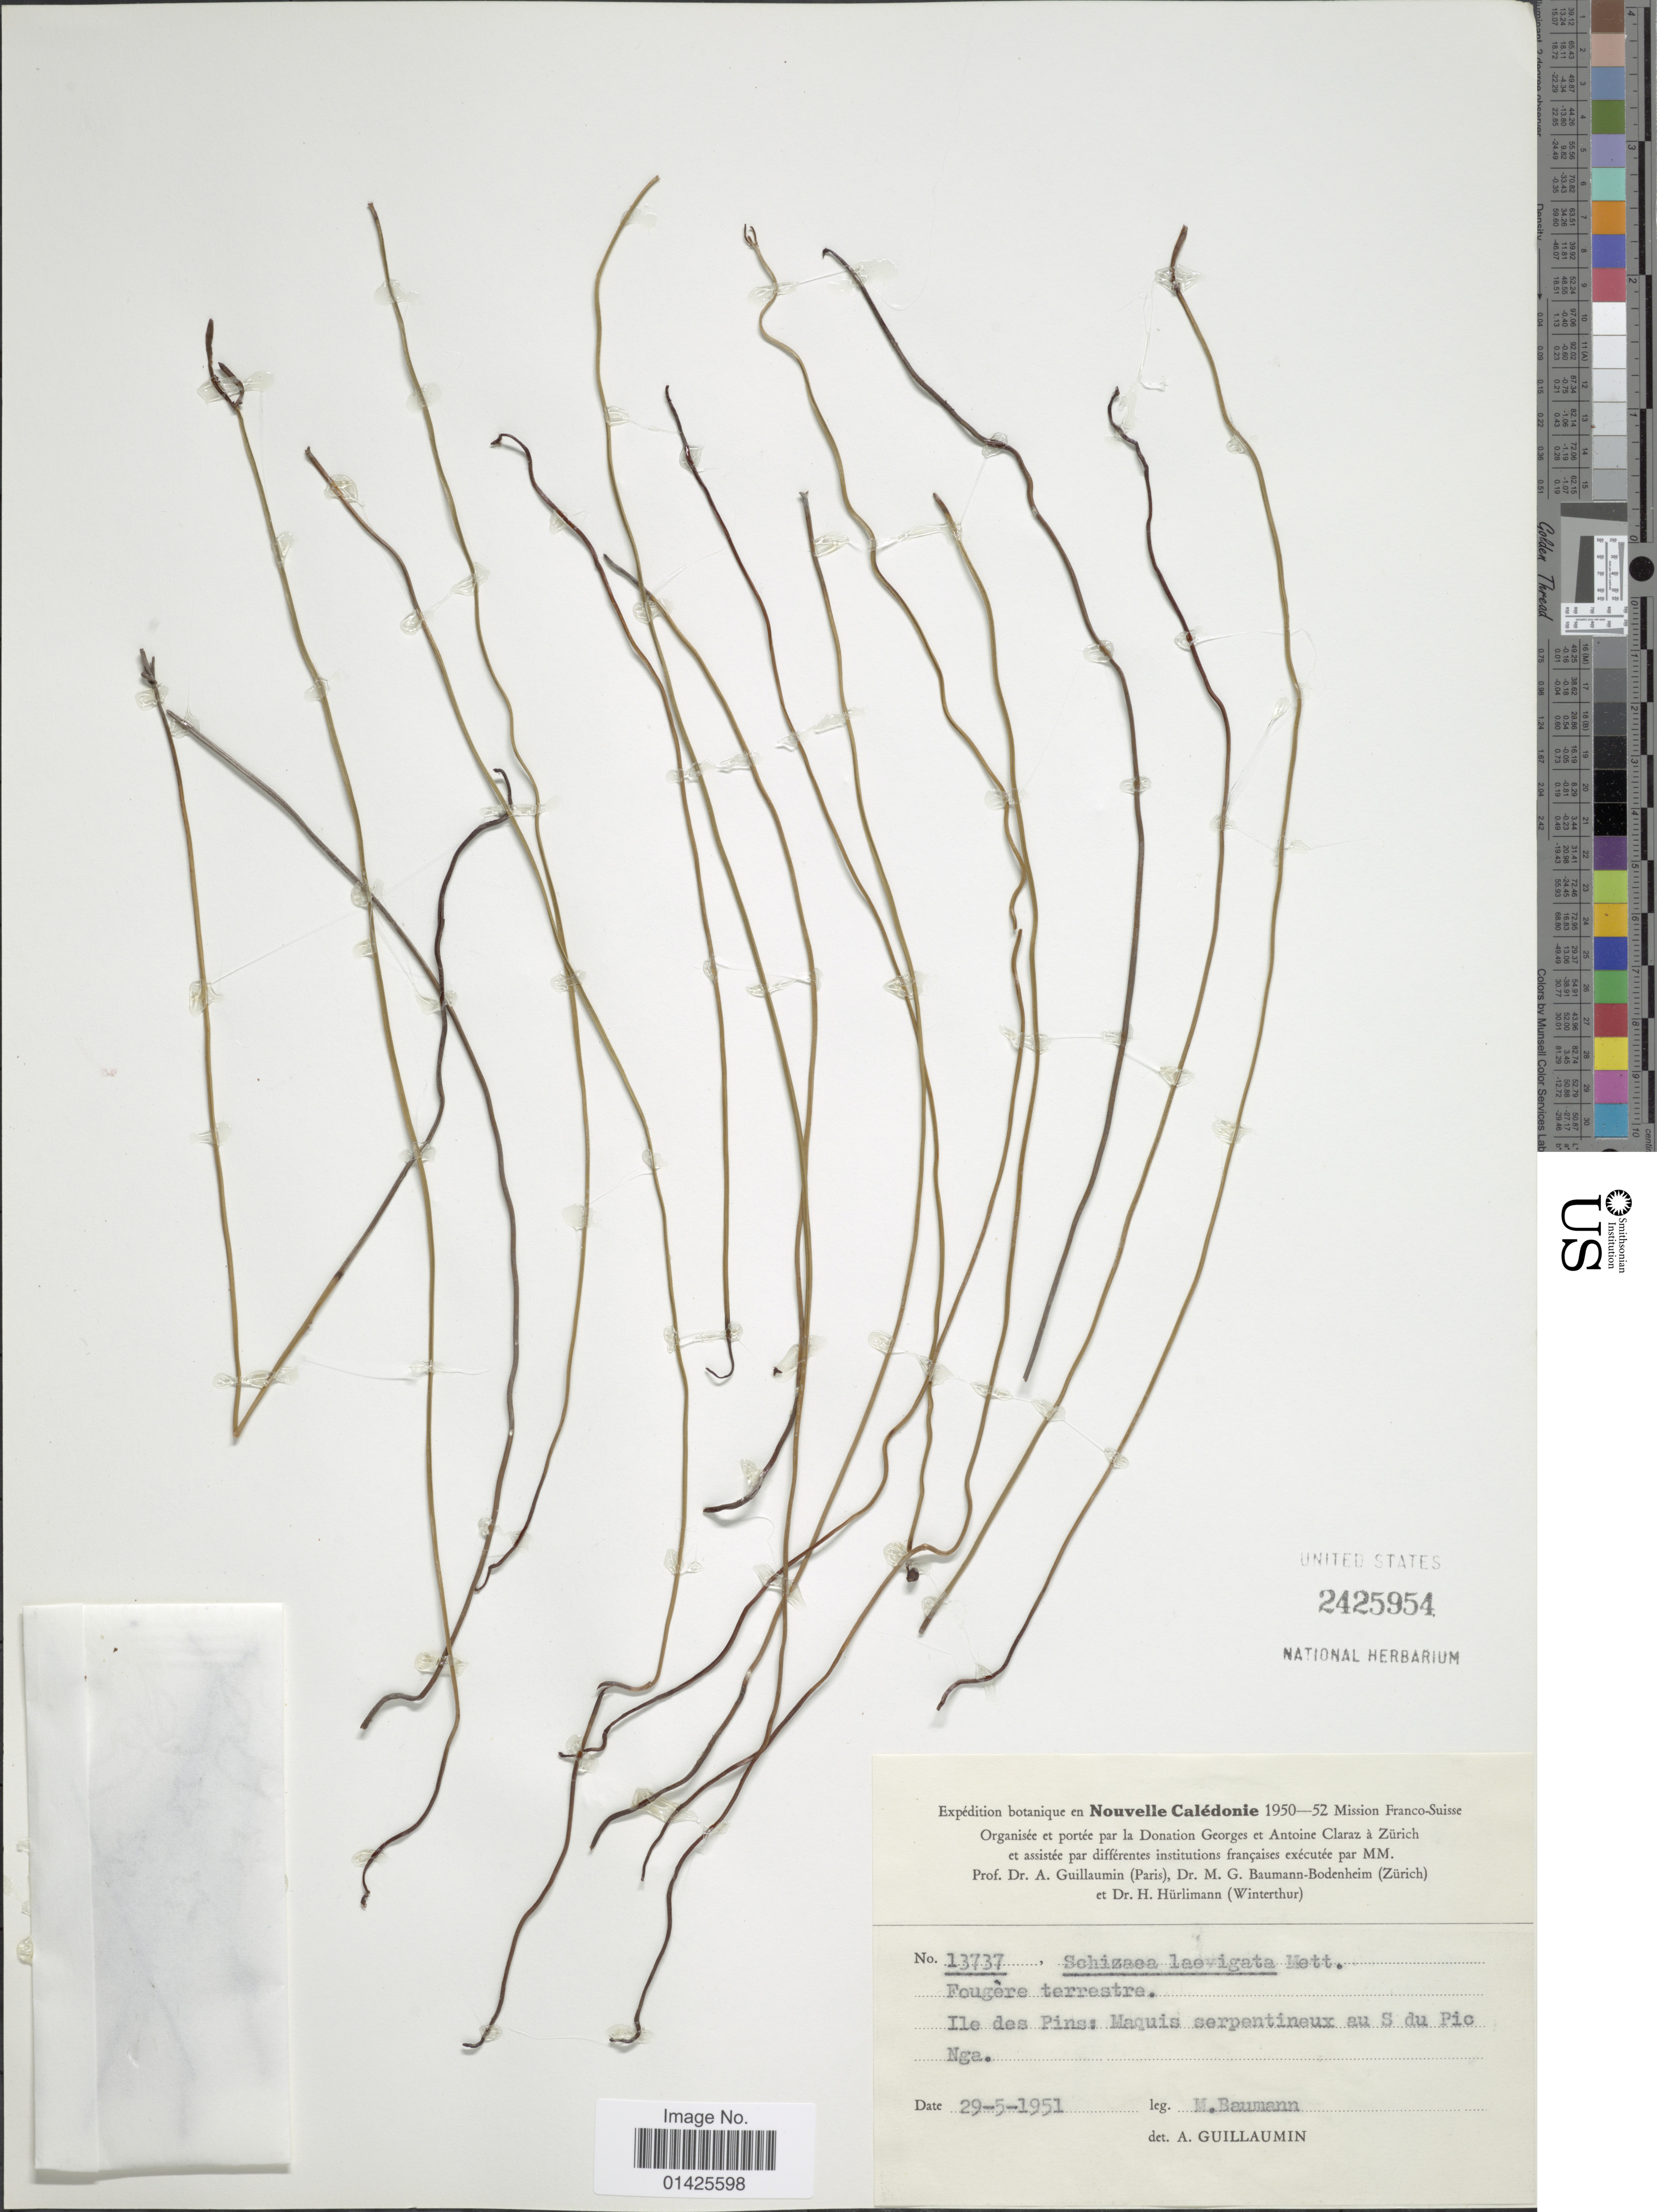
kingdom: Plantae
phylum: Tracheophyta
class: Polypodiopsida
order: Schizaeales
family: Schizaeaceae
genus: Actinostachys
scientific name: Actinostachys laevigata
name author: (Mett.) C.F. Reed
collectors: M. Baumann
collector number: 13737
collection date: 1951-05-29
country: New Caledonia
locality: Ile des pins, Maquis serpentineux au S su Pio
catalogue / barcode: US 2425954